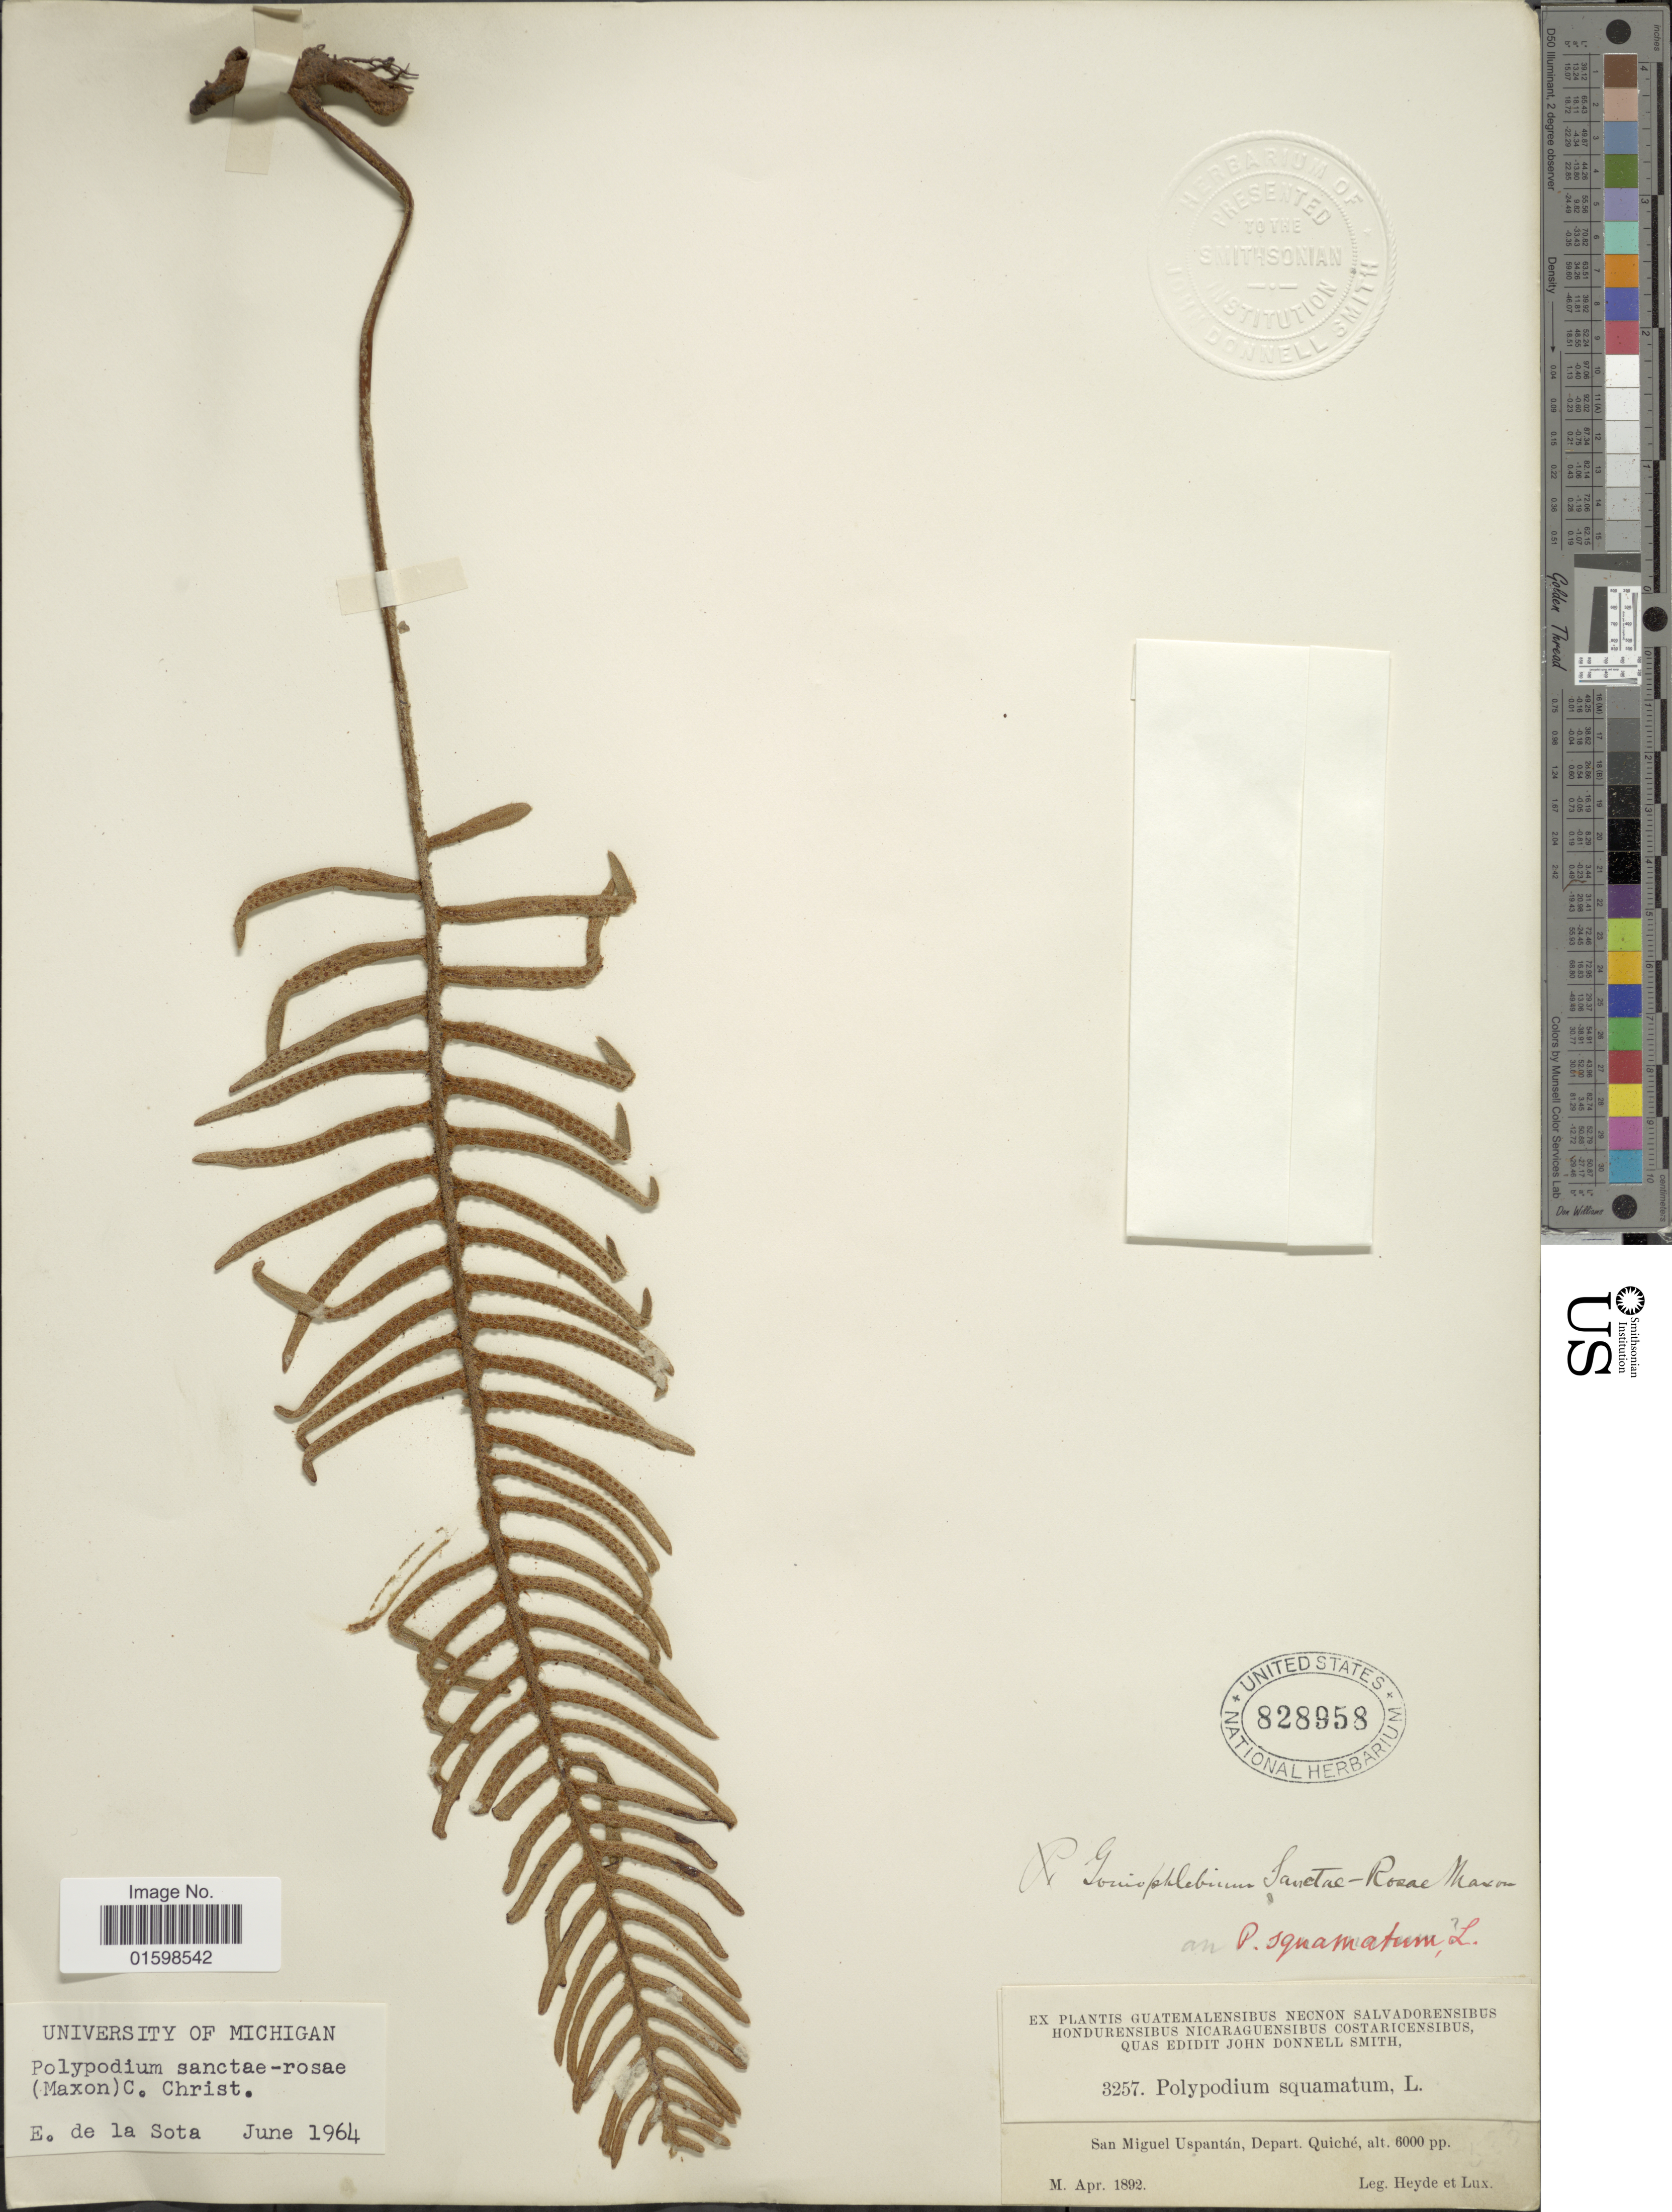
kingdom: Plantae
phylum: Tracheophyta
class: Polypodiopsida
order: Polypodiales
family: Polypodiaceae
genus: Pleopeltis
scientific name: Pleopeltis sanctae-rosae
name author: (Maxon) A.R. Sm. & Tejero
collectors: Heyde & Lux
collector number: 3257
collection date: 1892-04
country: Guatemala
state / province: El Quiché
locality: San Miguel Uspantán, Depart. Quiché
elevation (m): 1829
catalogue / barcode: US 828958